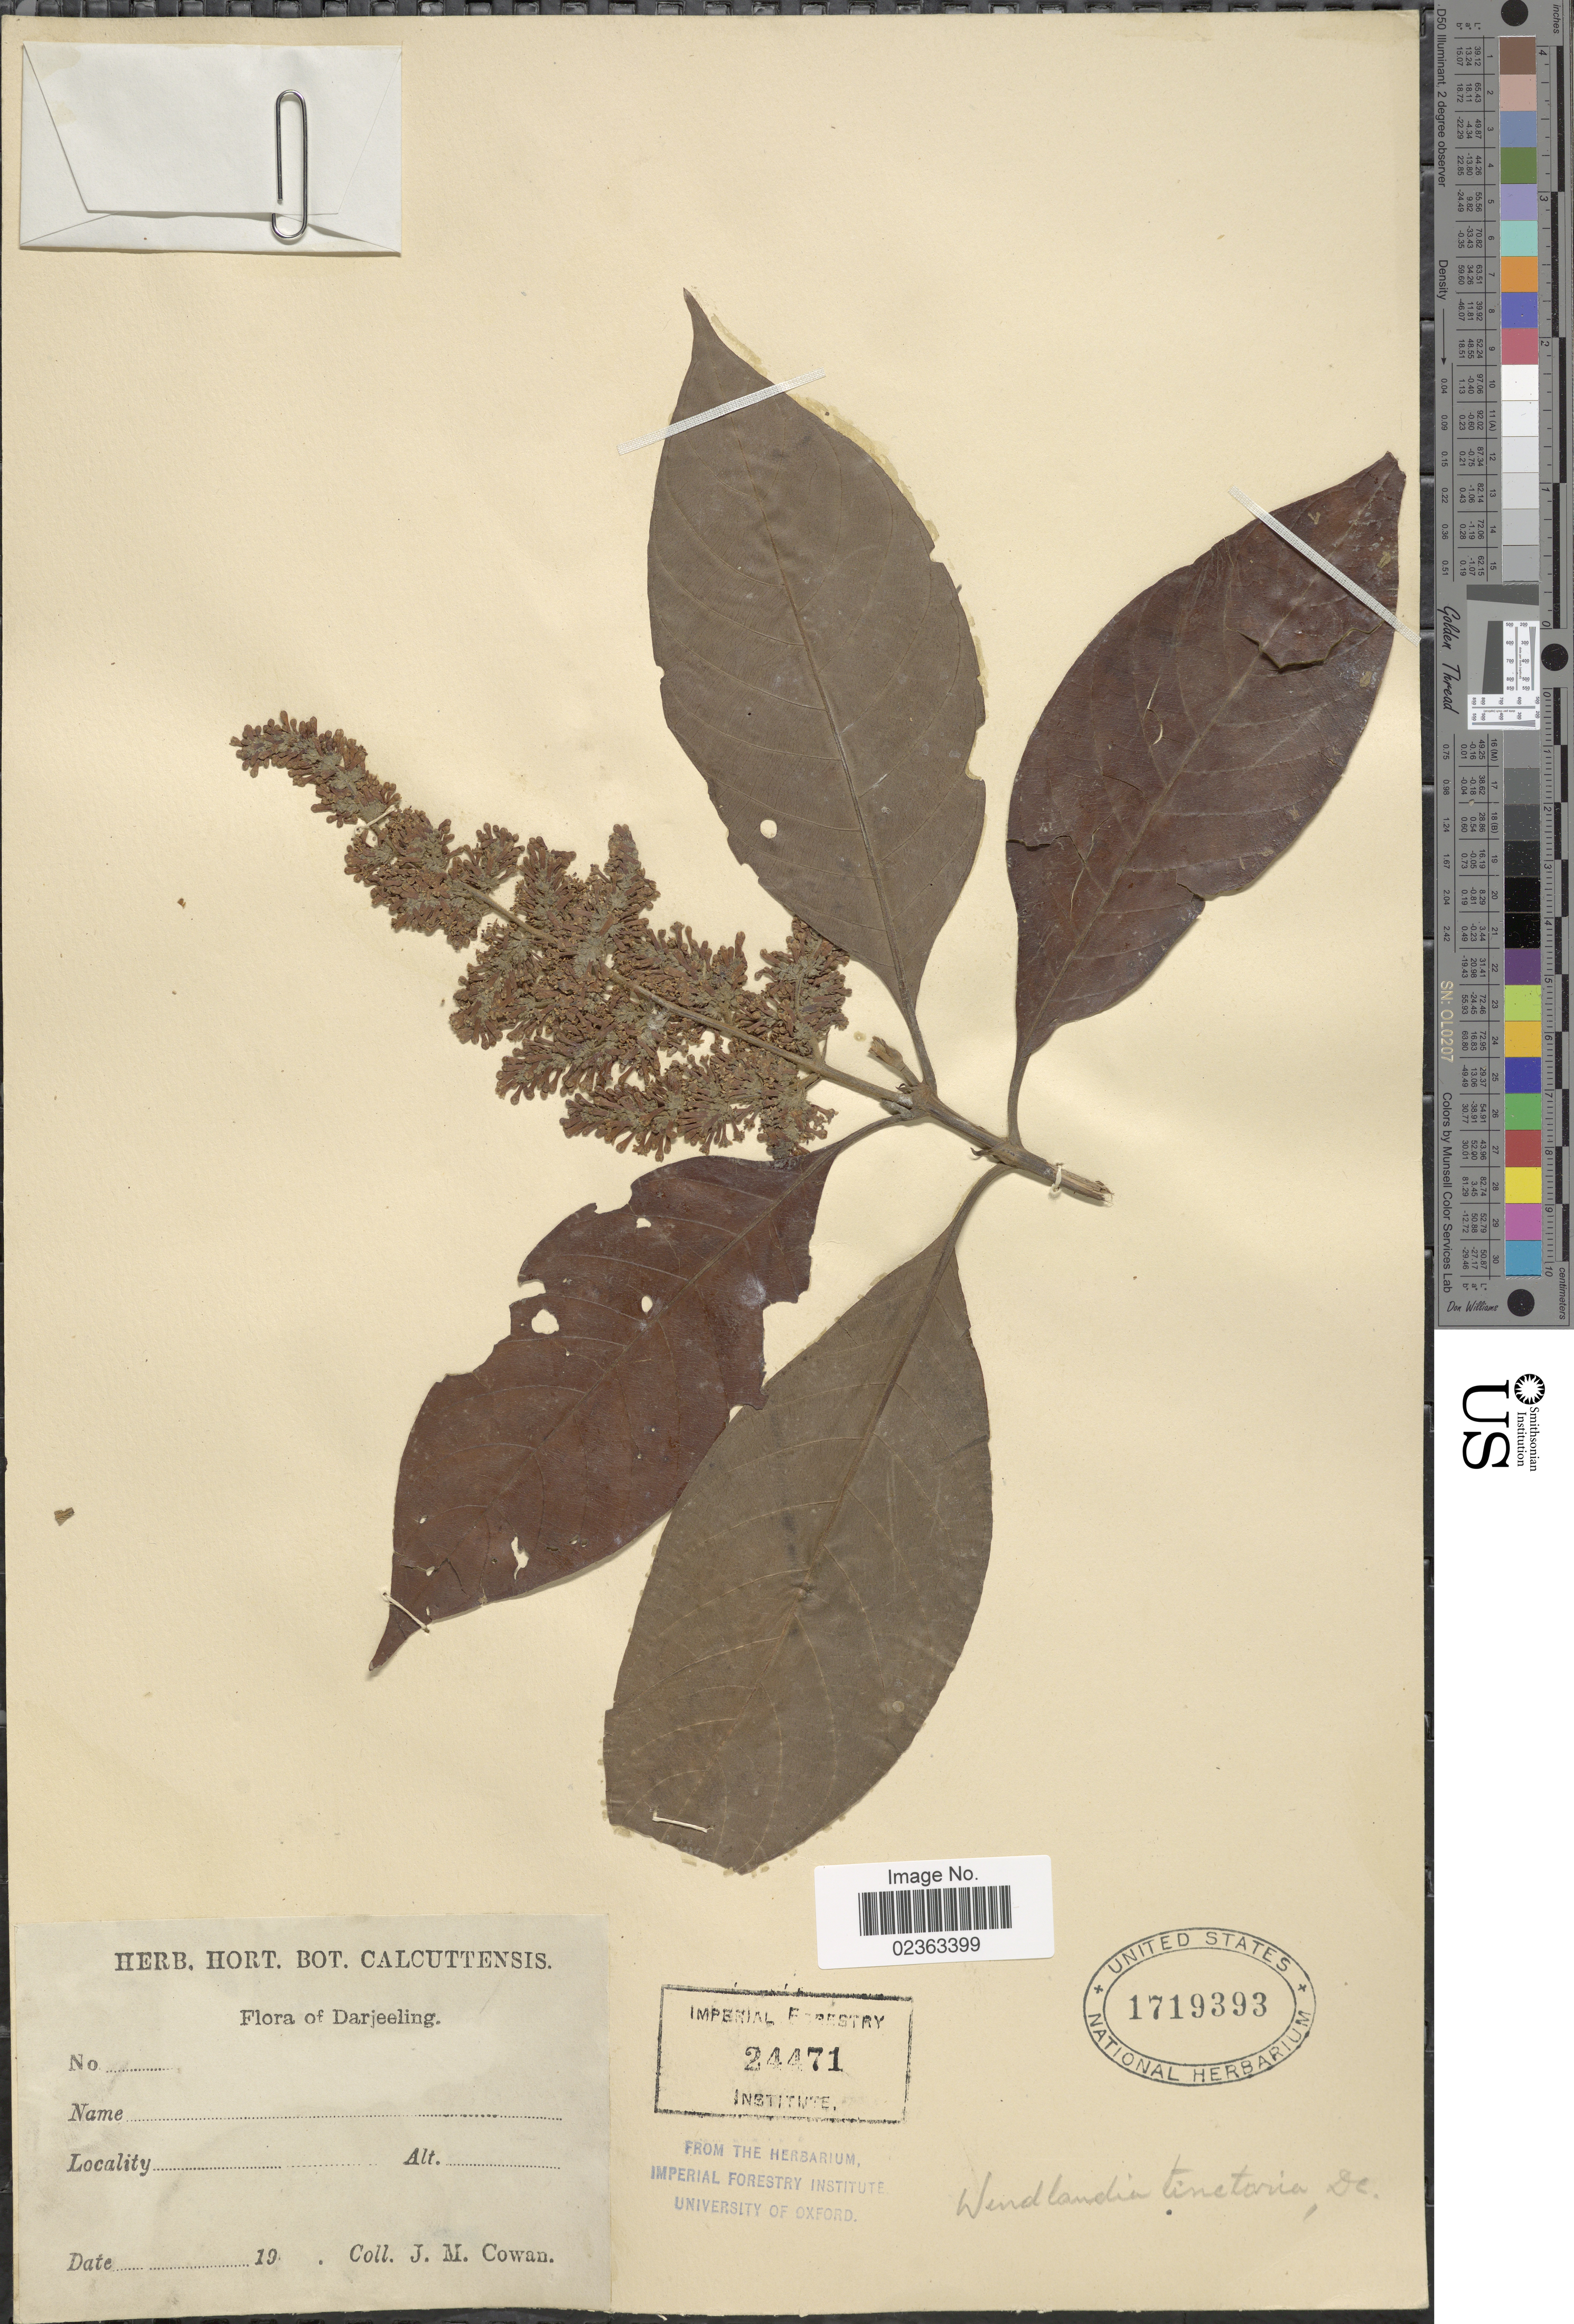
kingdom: Plantae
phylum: Tracheophyta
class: Magnoliopsida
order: Gentianales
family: Rubiaceae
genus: Wendlandia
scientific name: Wendlandia tinctoria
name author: DC.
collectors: J. M. Cowan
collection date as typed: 19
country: India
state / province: West Bengal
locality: Darjeeling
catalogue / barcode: US 1719393